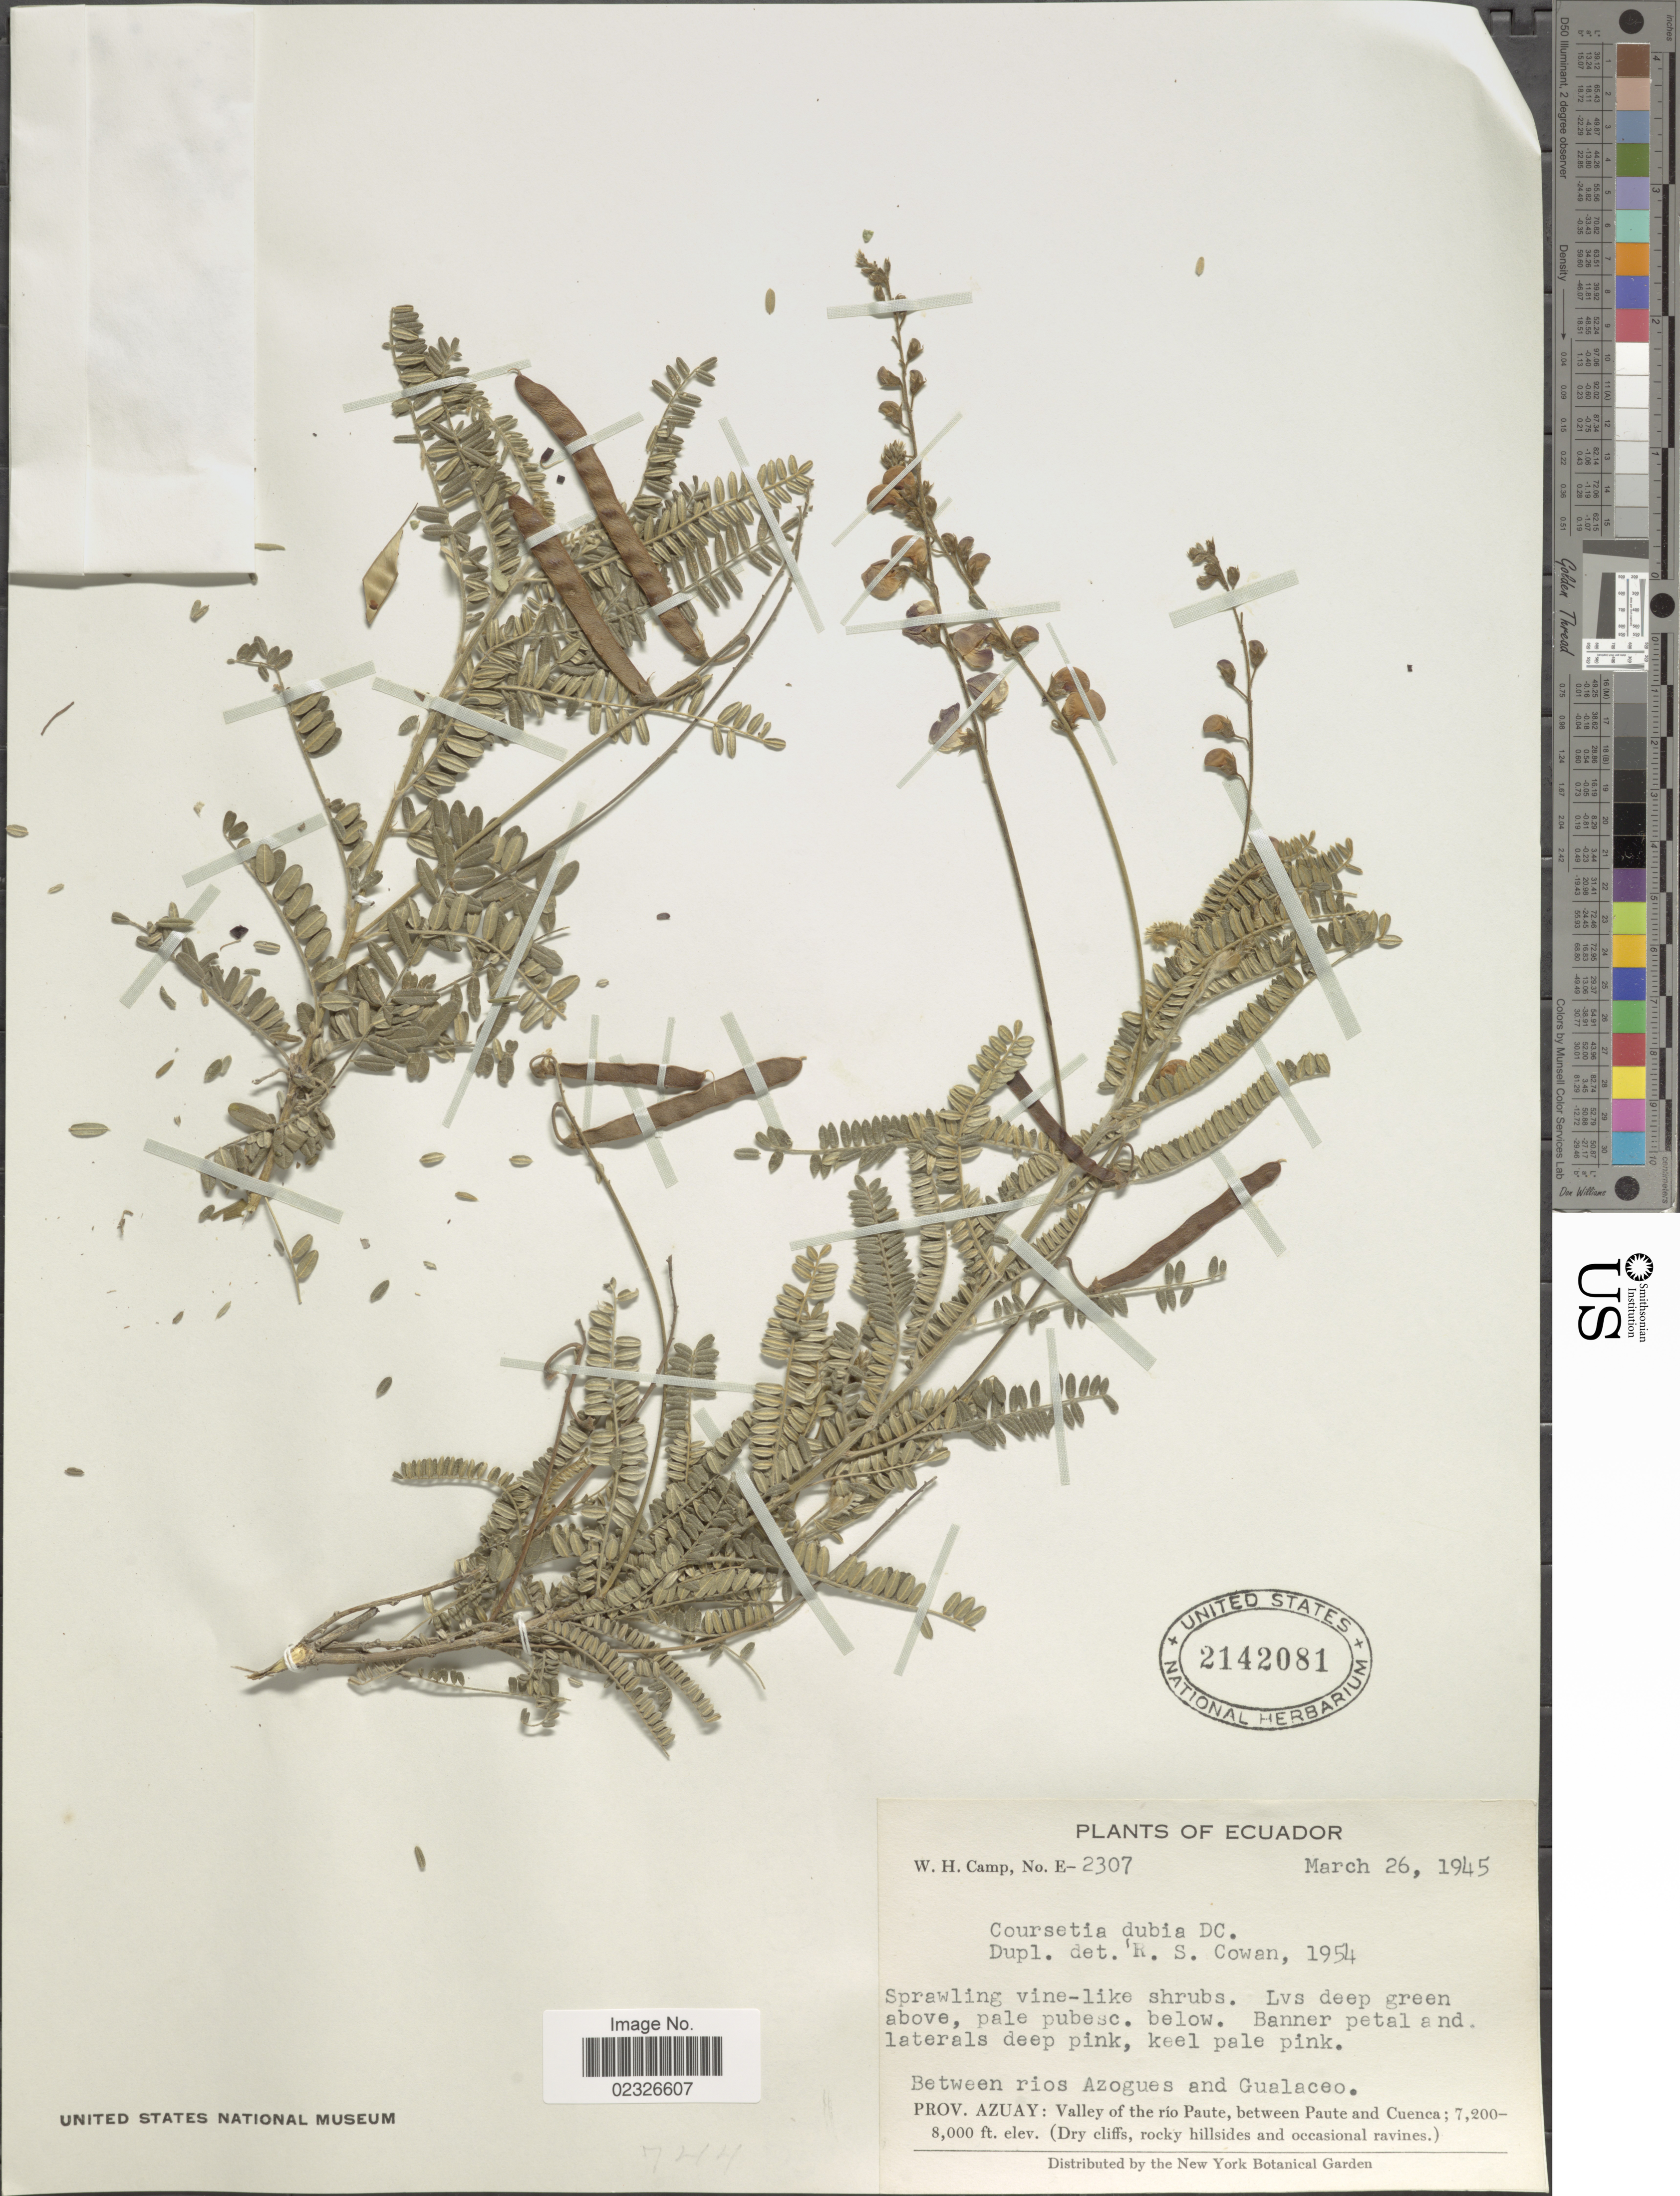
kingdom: Plantae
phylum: Tracheophyta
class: Magnoliopsida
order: Fabales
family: Fabaceae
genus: Coursetia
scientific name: Coursetia dubia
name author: (Kunth) DC.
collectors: W. H. Camp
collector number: E- 2307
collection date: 1945-03-26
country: Ecuador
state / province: Azuay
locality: Between rios Azoques and Gualaceo. Prov. Azuay: Valley of the rio Paute and Cuenca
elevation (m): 2195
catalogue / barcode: US 2142081